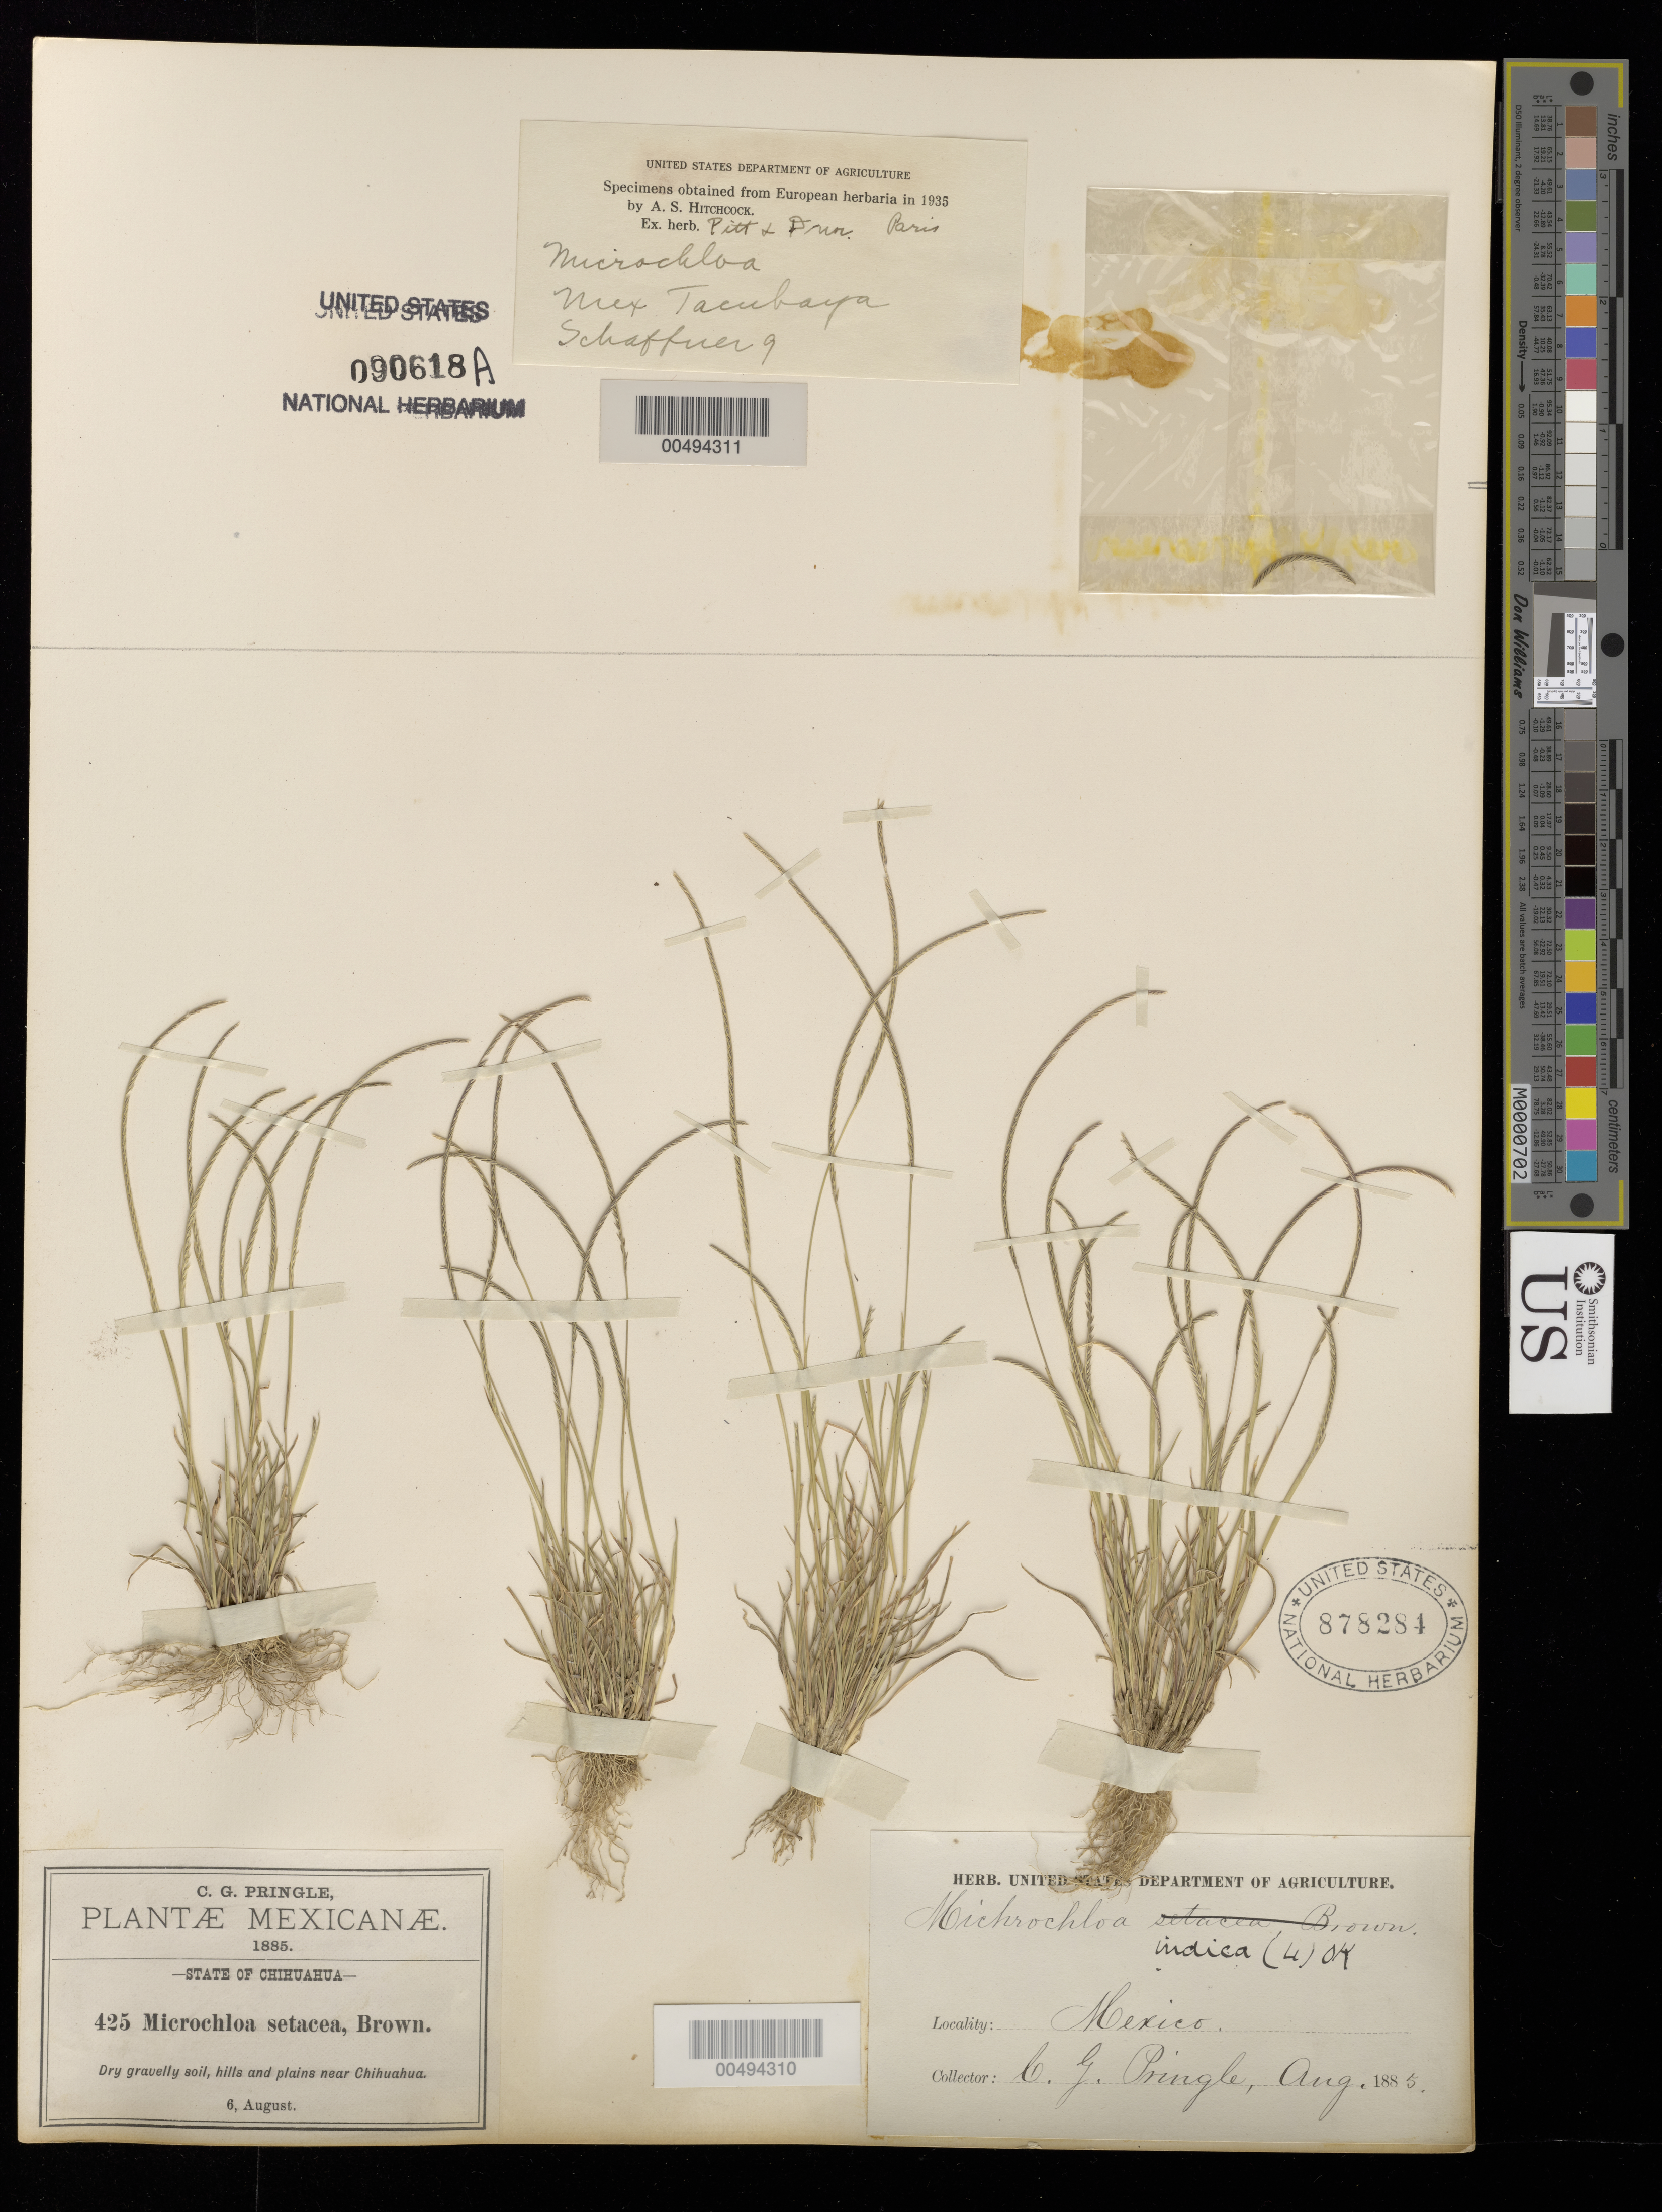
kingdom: Plantae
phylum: Tracheophyta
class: Liliopsida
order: Poales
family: Poaceae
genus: Microchloa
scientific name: Microchloa kunthii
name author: Desv.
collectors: C. G. Pringle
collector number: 425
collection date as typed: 6 Aug 1885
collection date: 1885-08-06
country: Mexico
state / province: Chihuahua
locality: Near Chihuahua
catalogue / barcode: US 878284